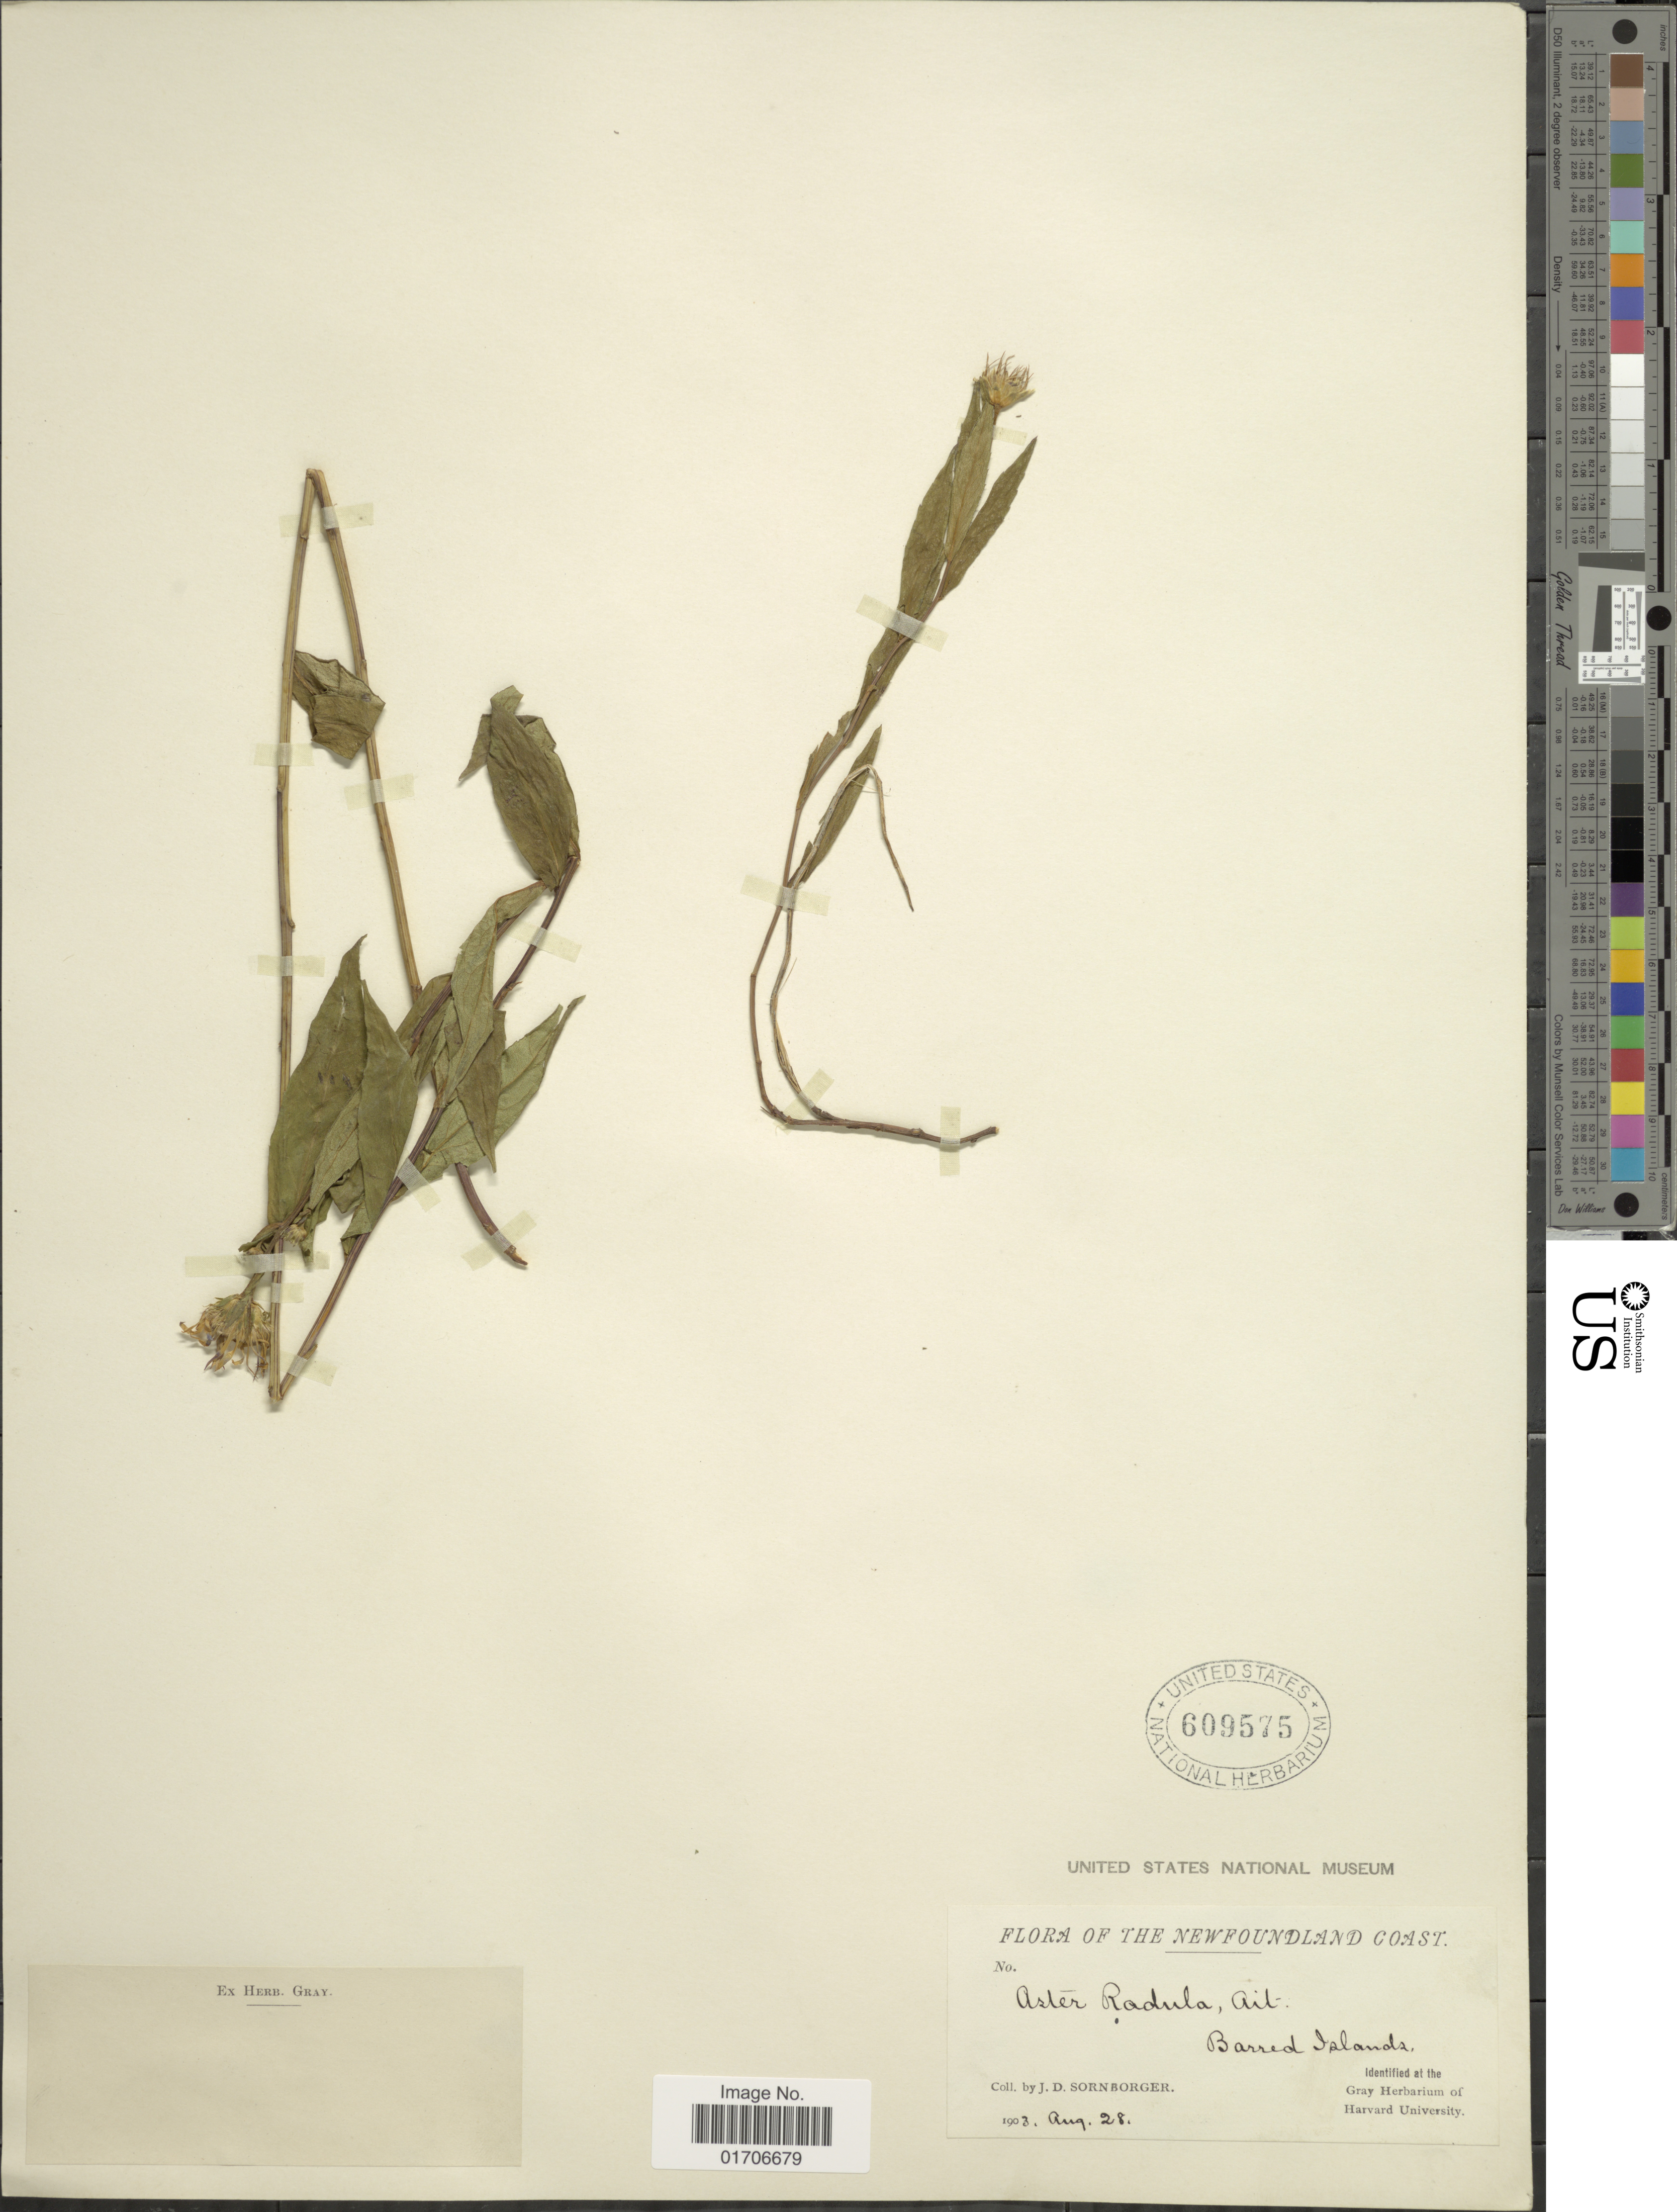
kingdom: Plantae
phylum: Tracheophyta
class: Magnoliopsida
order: Asterales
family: Asteraceae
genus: Eurybia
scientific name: Eurybia radula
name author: (Aiton) G.L. Nesom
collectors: J. Sornborger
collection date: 1903-08-28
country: Canada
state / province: Newfoundland and Labrador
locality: Newfoundland Coast. Barred Islands.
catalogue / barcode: US 609575